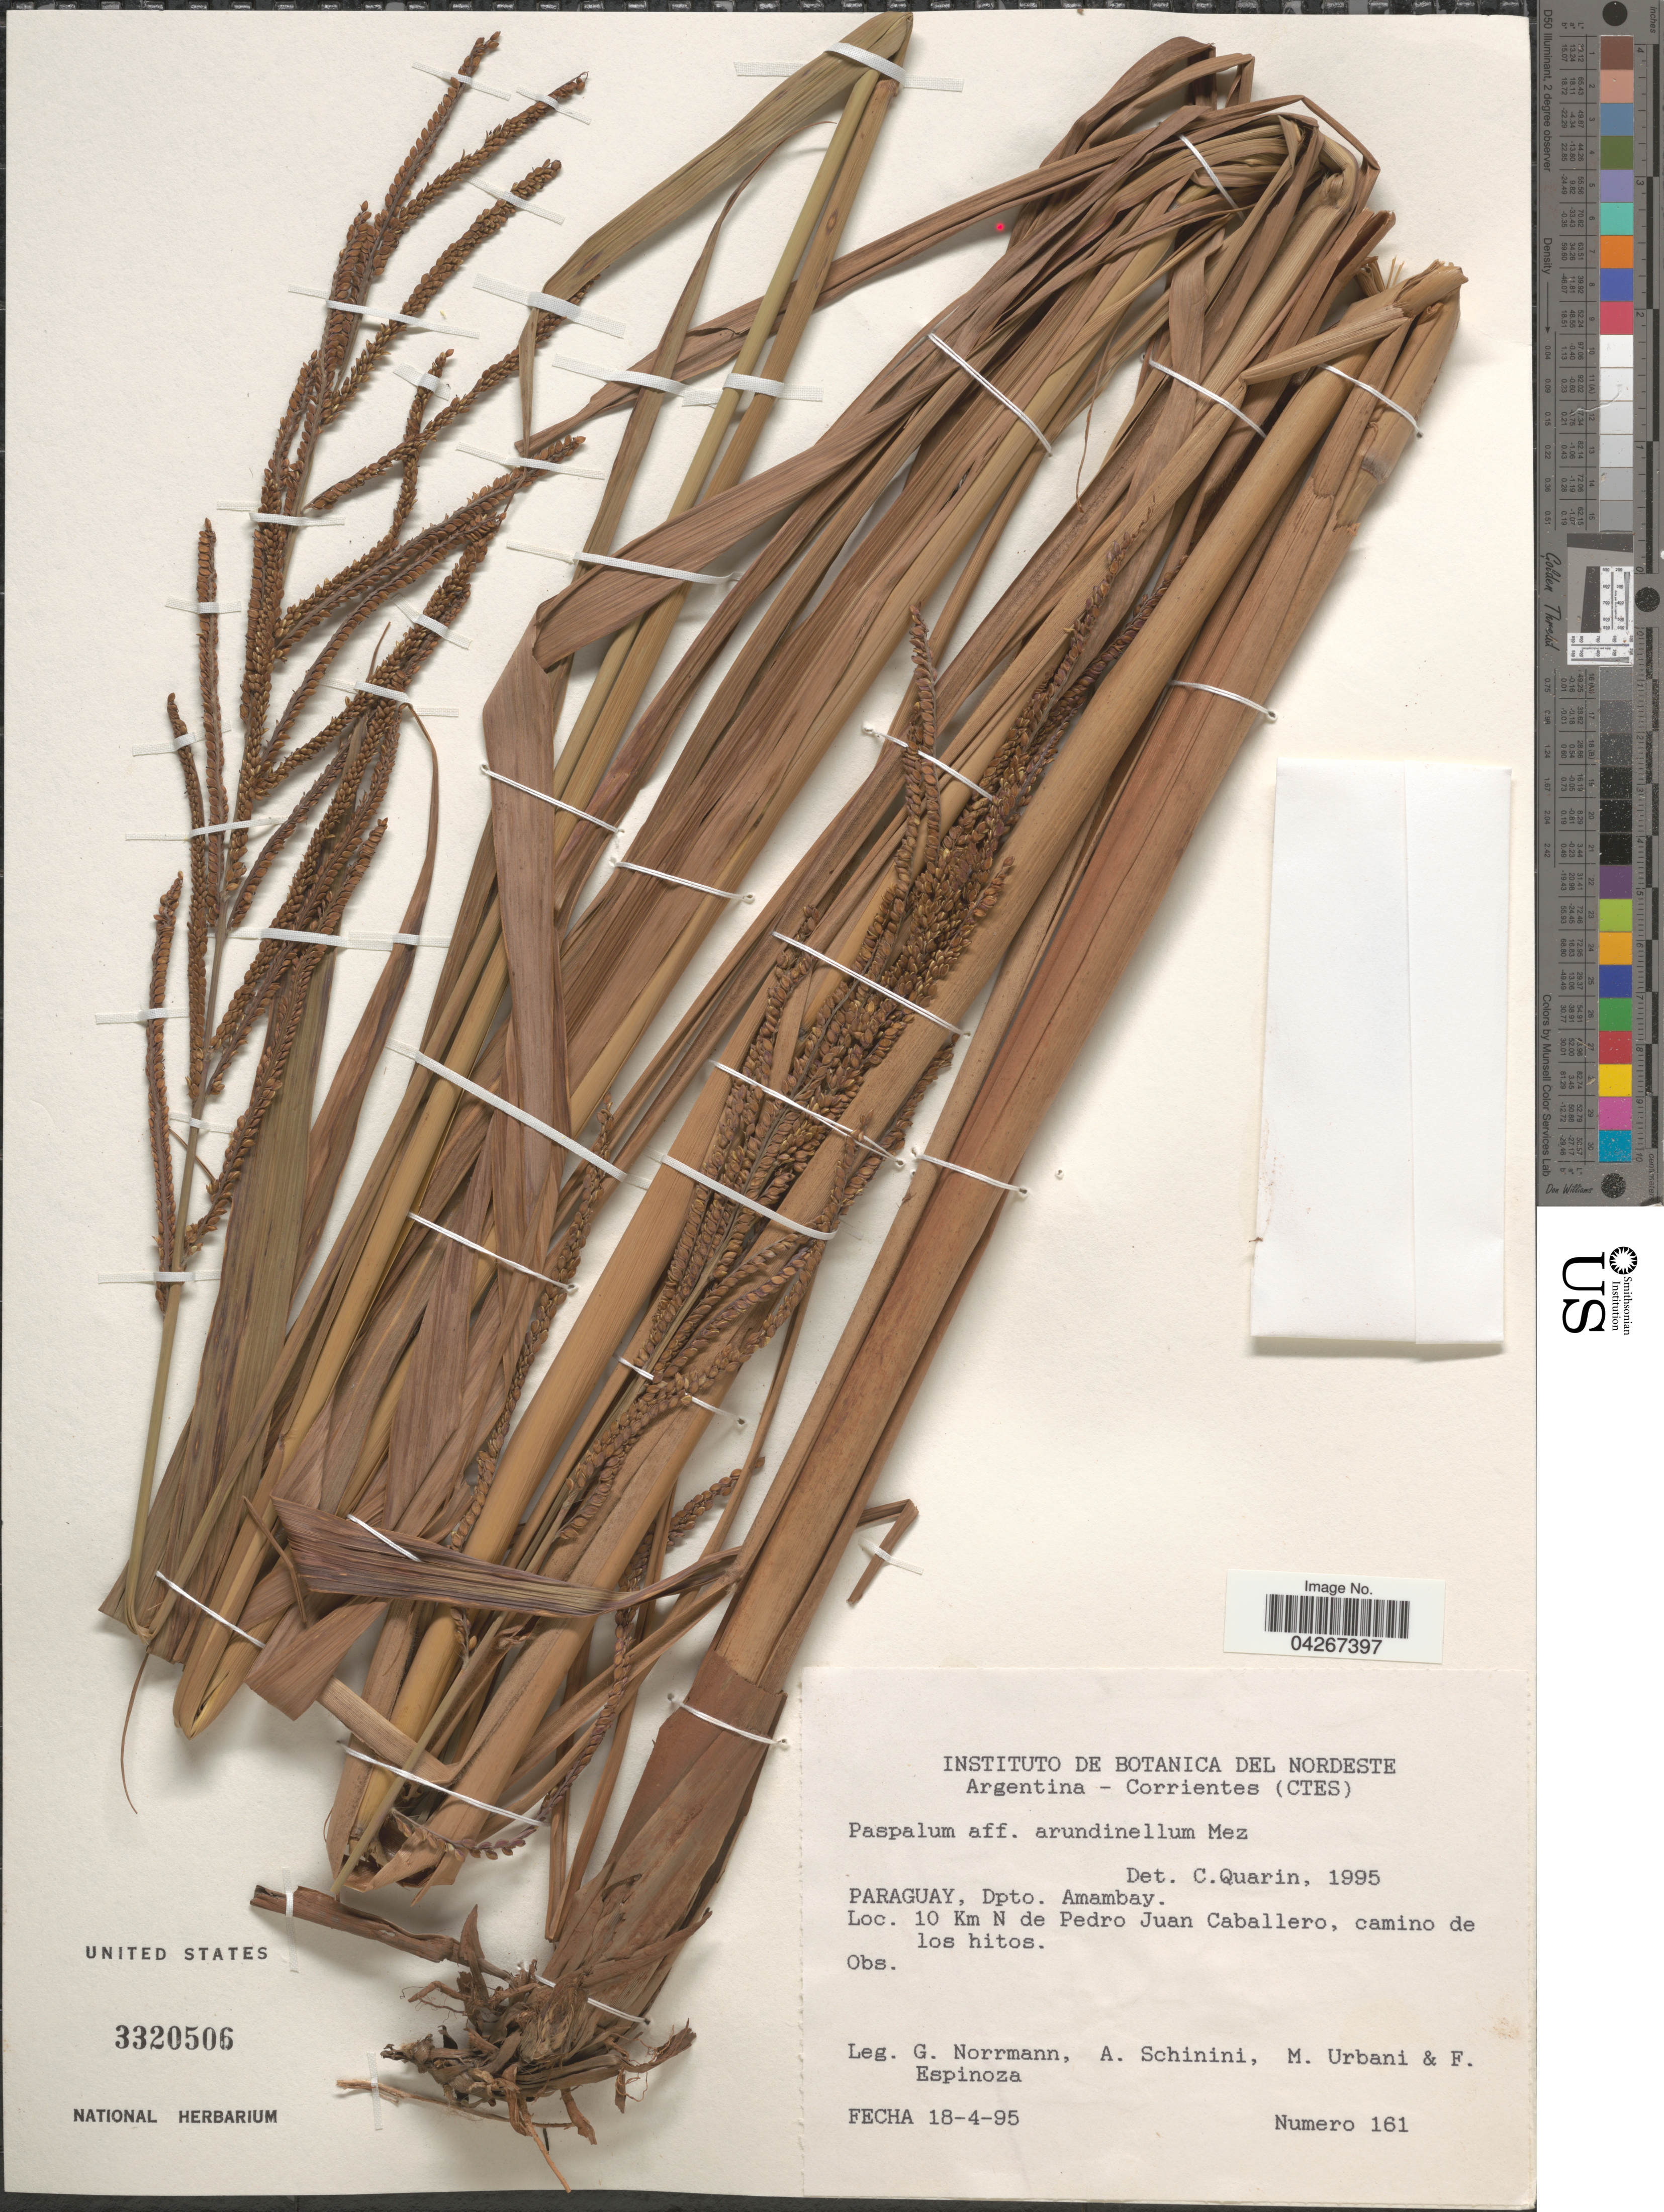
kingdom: Plantae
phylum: Tracheophyta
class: Liliopsida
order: Poales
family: Poaceae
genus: Paspalum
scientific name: Paspalum arundinellum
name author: Mez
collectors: G. Norrmann, A. Schinini, M. Urbani & F. Espinoza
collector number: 161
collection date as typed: Transcribed d/m/y: 18/4/95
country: Paraguay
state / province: Amambay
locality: Dpto. Amambay. 10 Km N de Pedro Juan Caballero, camino de los hitos.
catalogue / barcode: US 3320506